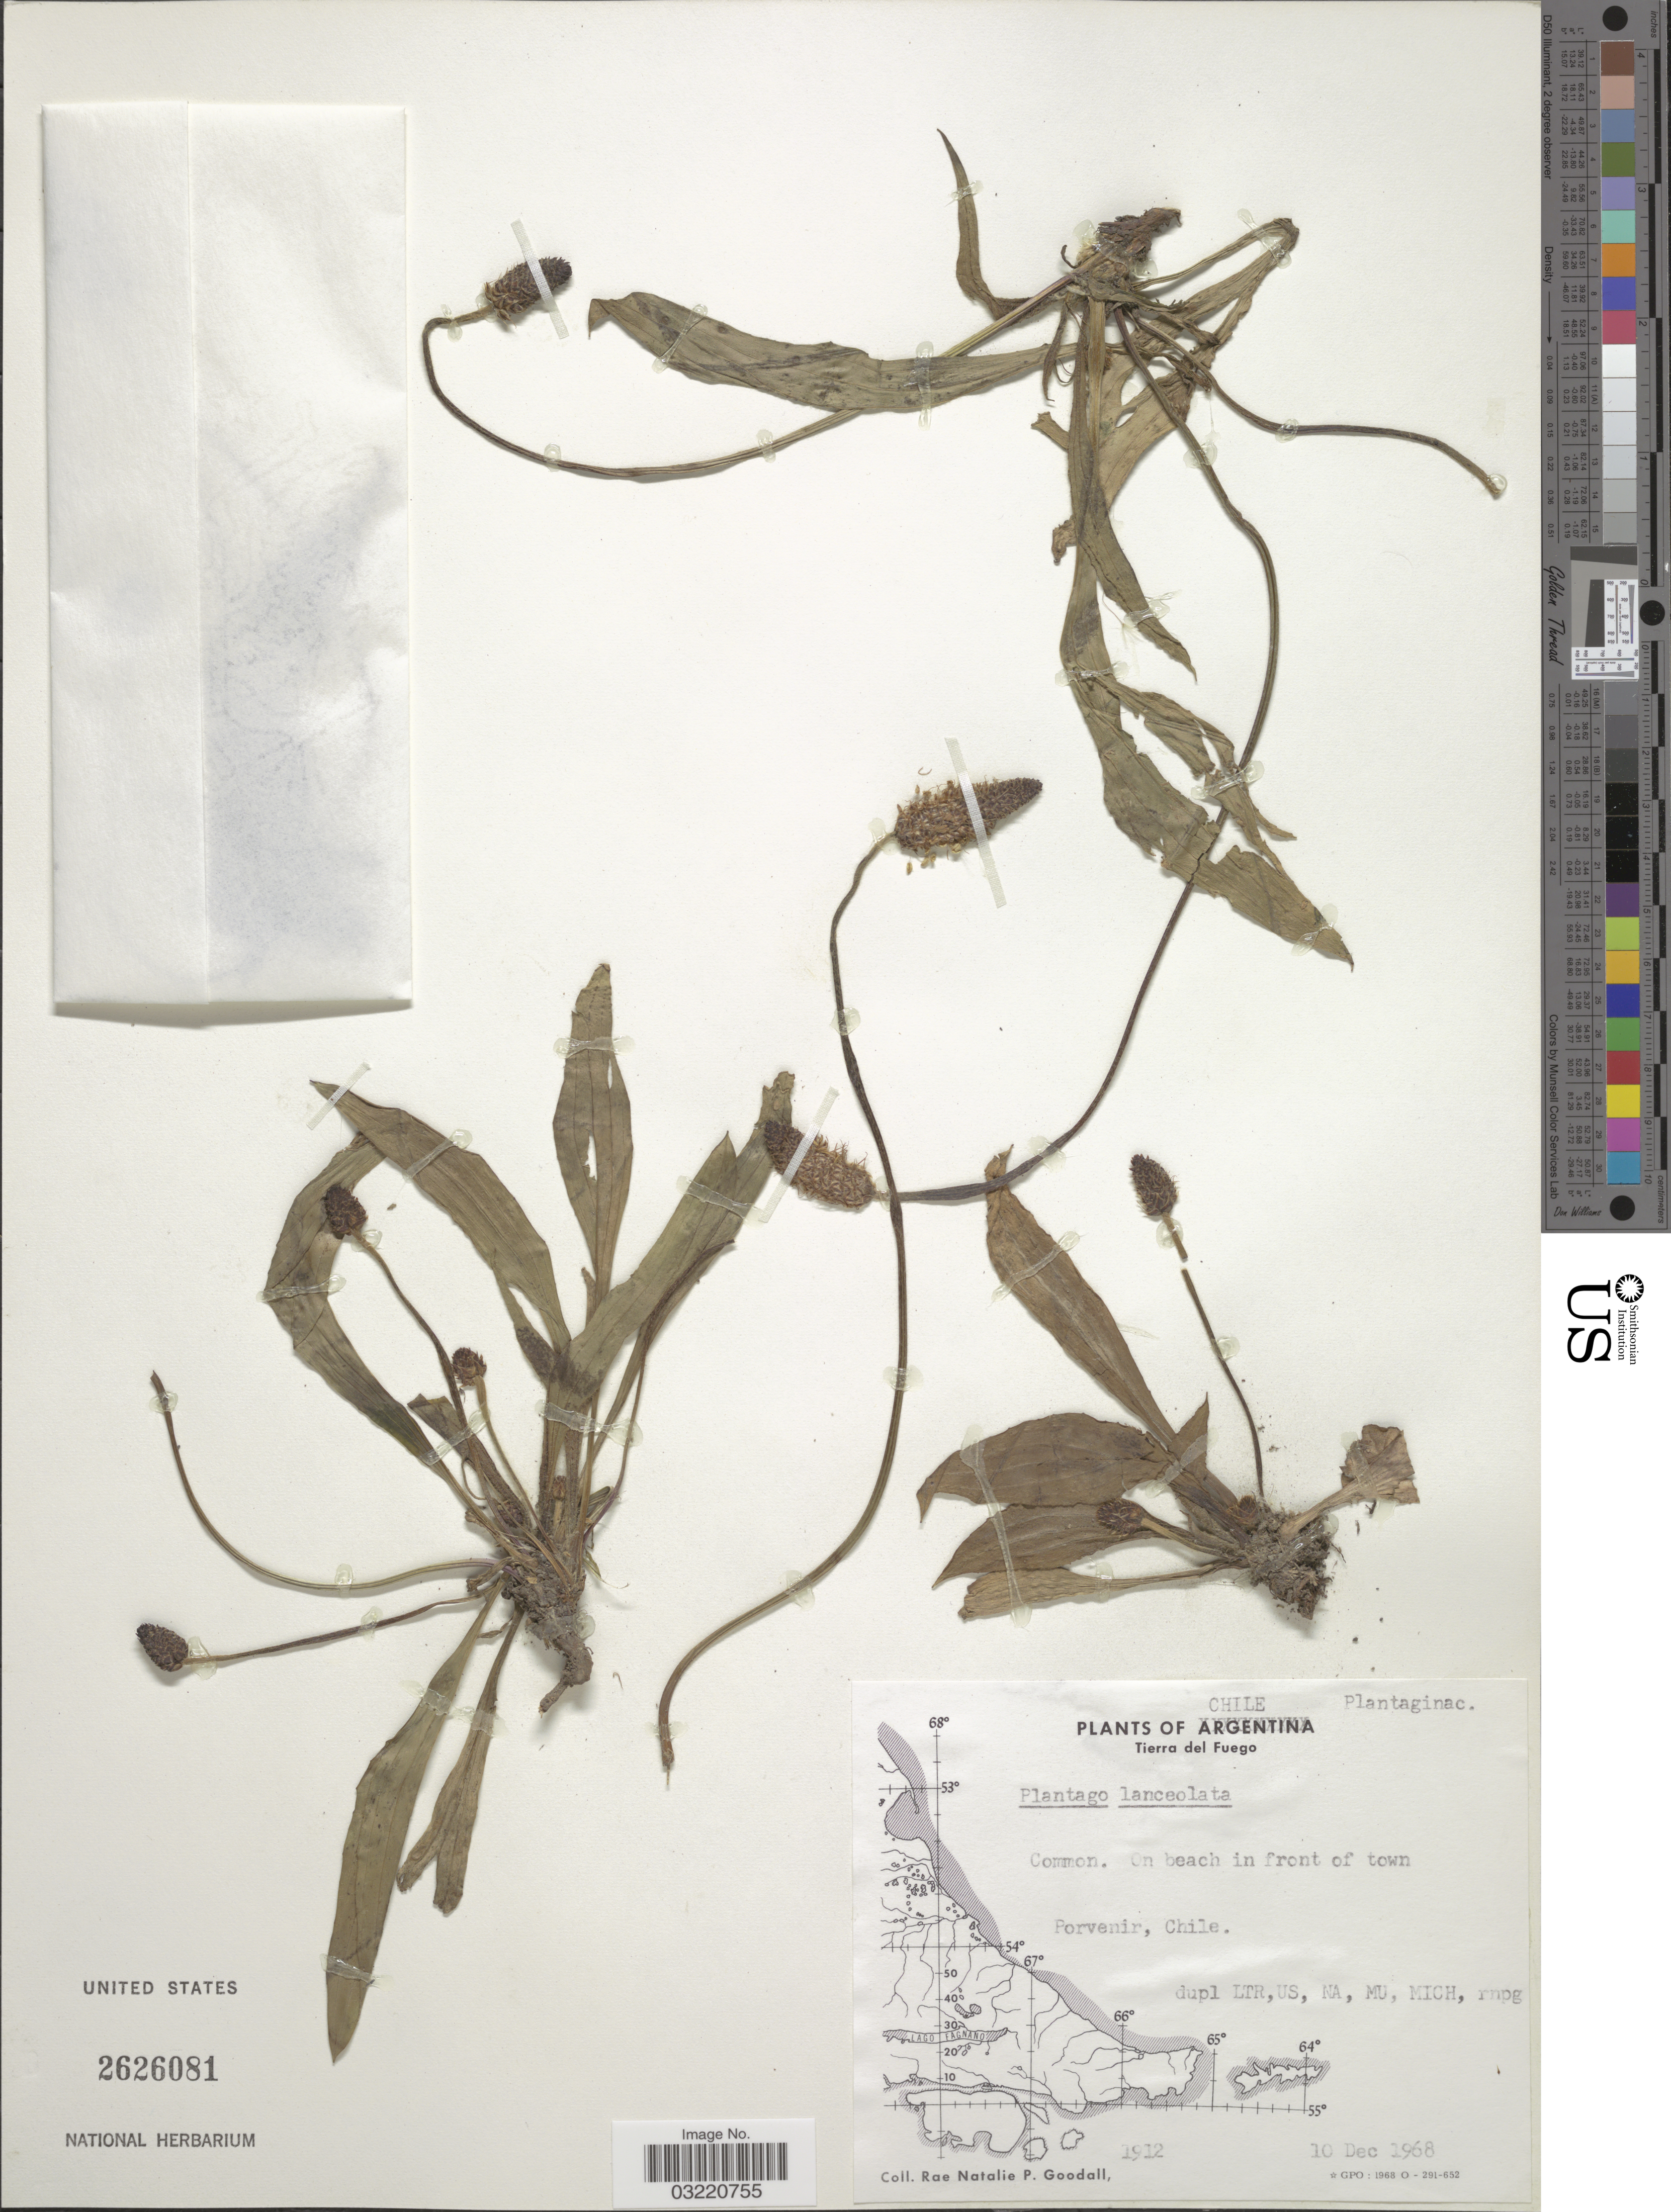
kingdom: Plantae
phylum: Tracheophyta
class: Magnoliopsida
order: Lamiales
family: Plantaginaceae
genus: Plantago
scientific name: Plantago lanceolata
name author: L.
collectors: R. Goodall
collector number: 1912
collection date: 1968-12-10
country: Chile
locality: On beach in front of town. Porvenir.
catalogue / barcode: US 2626081